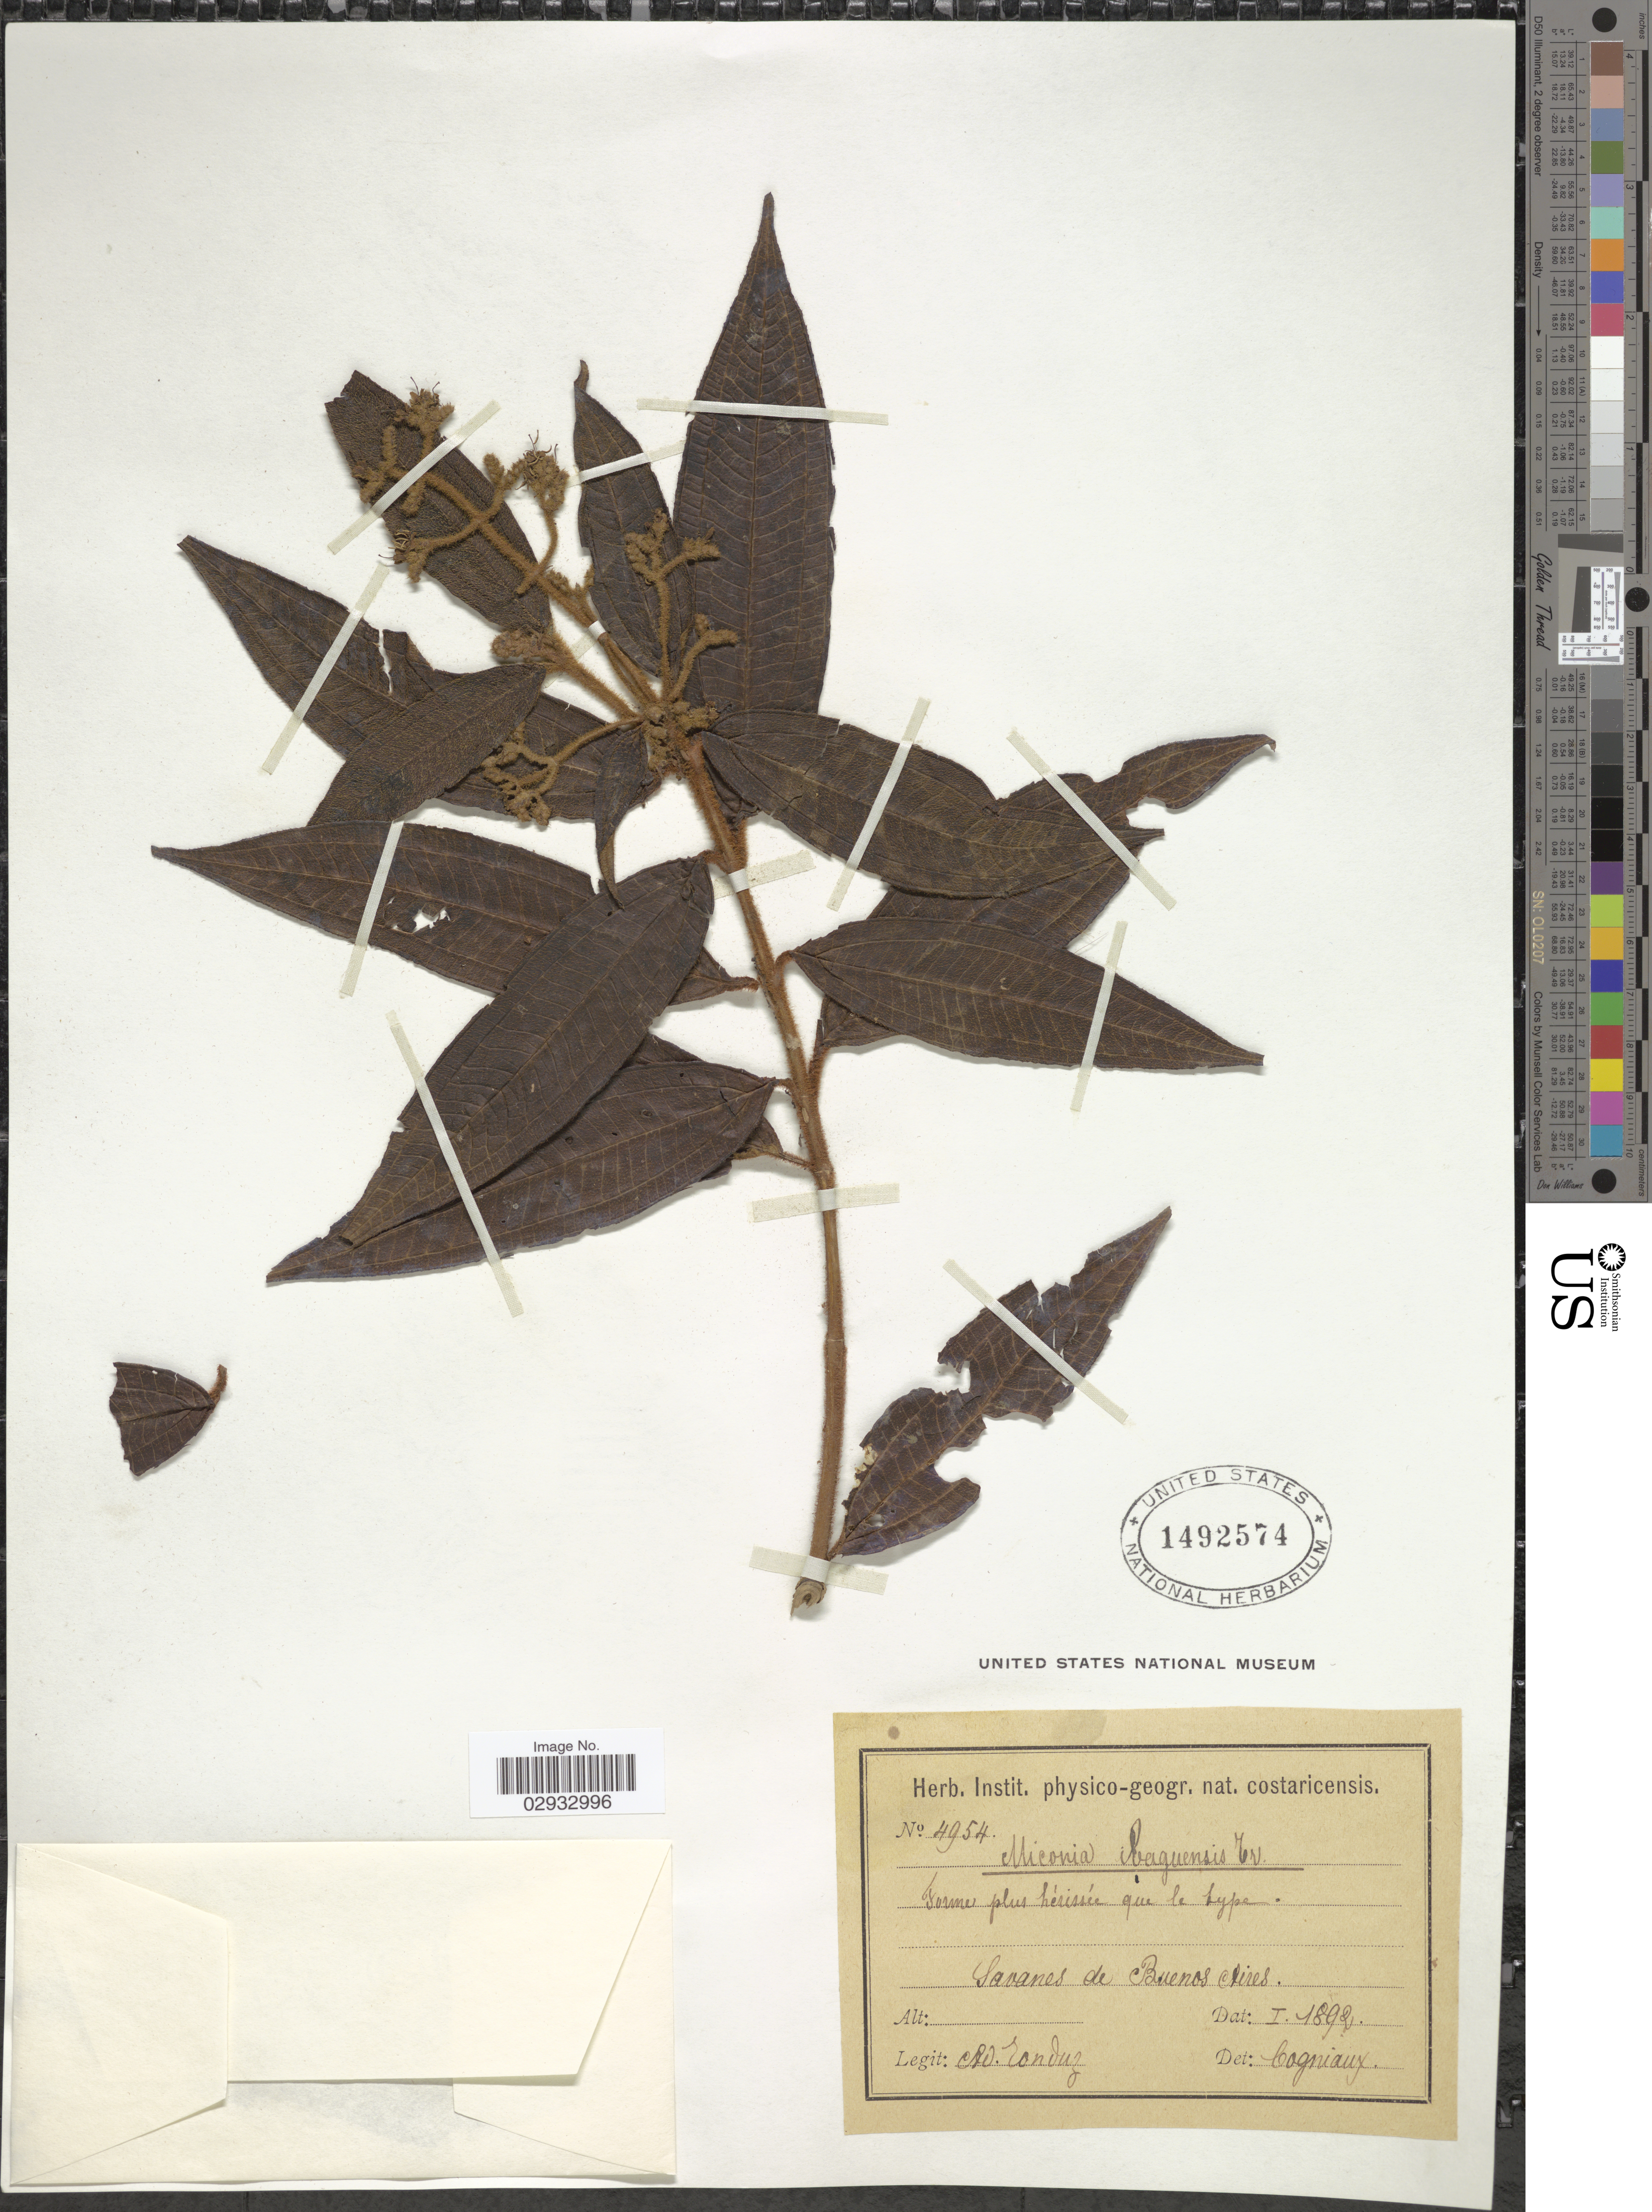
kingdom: Plantae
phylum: Tracheophyta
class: Magnoliopsida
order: Myrtales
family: Melastomataceae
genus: Miconia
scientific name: Miconia ibaguensis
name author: (Bonpl.) Triana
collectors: A. Tonduz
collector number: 4954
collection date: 1892-01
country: Costa Rica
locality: Savanes de Buenos Aires.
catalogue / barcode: US 1492574